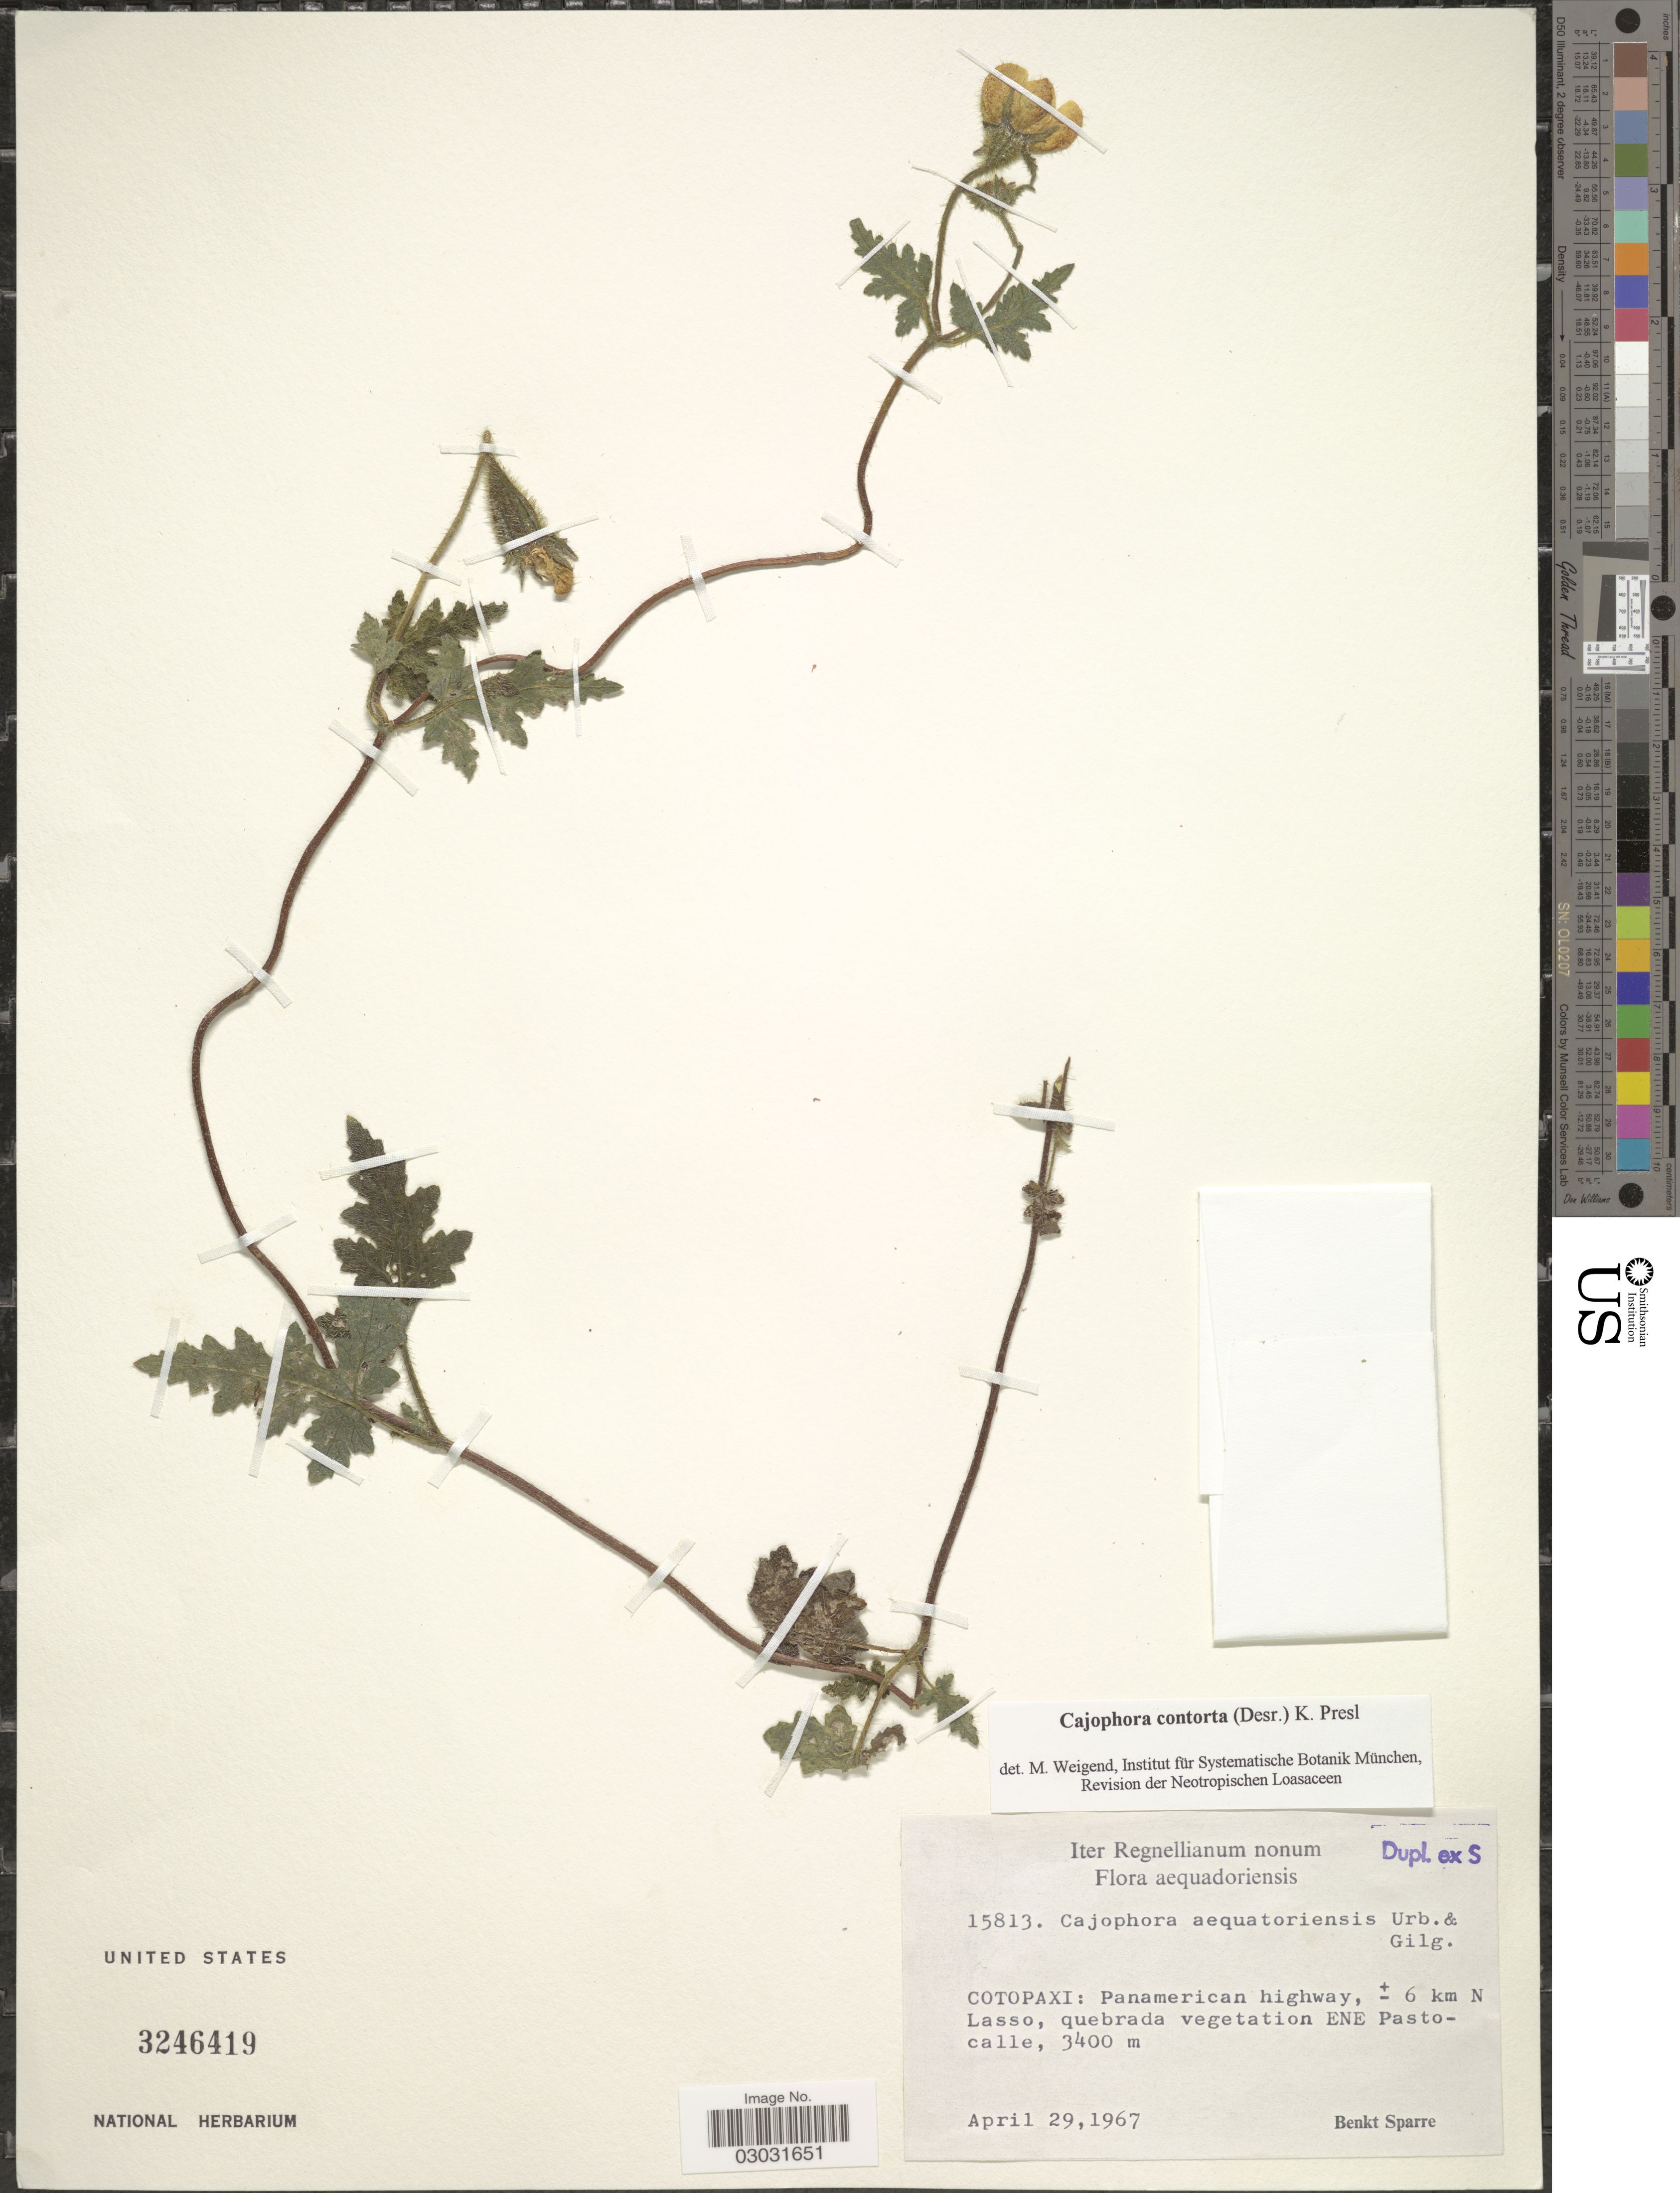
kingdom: Plantae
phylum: Tracheophyta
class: Magnoliopsida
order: Cornales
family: Loasaceae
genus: Caiophora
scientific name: Caiophora contorta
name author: (Desr.) C. Presl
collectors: B. Sparre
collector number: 15813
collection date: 1967-04-29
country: Ecuador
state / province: Cotopaxi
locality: Panamerican highway, ± 6 km N Lasso, quebrada vegetation ENE Pasto-calle.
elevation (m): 3400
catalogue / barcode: US 3246419